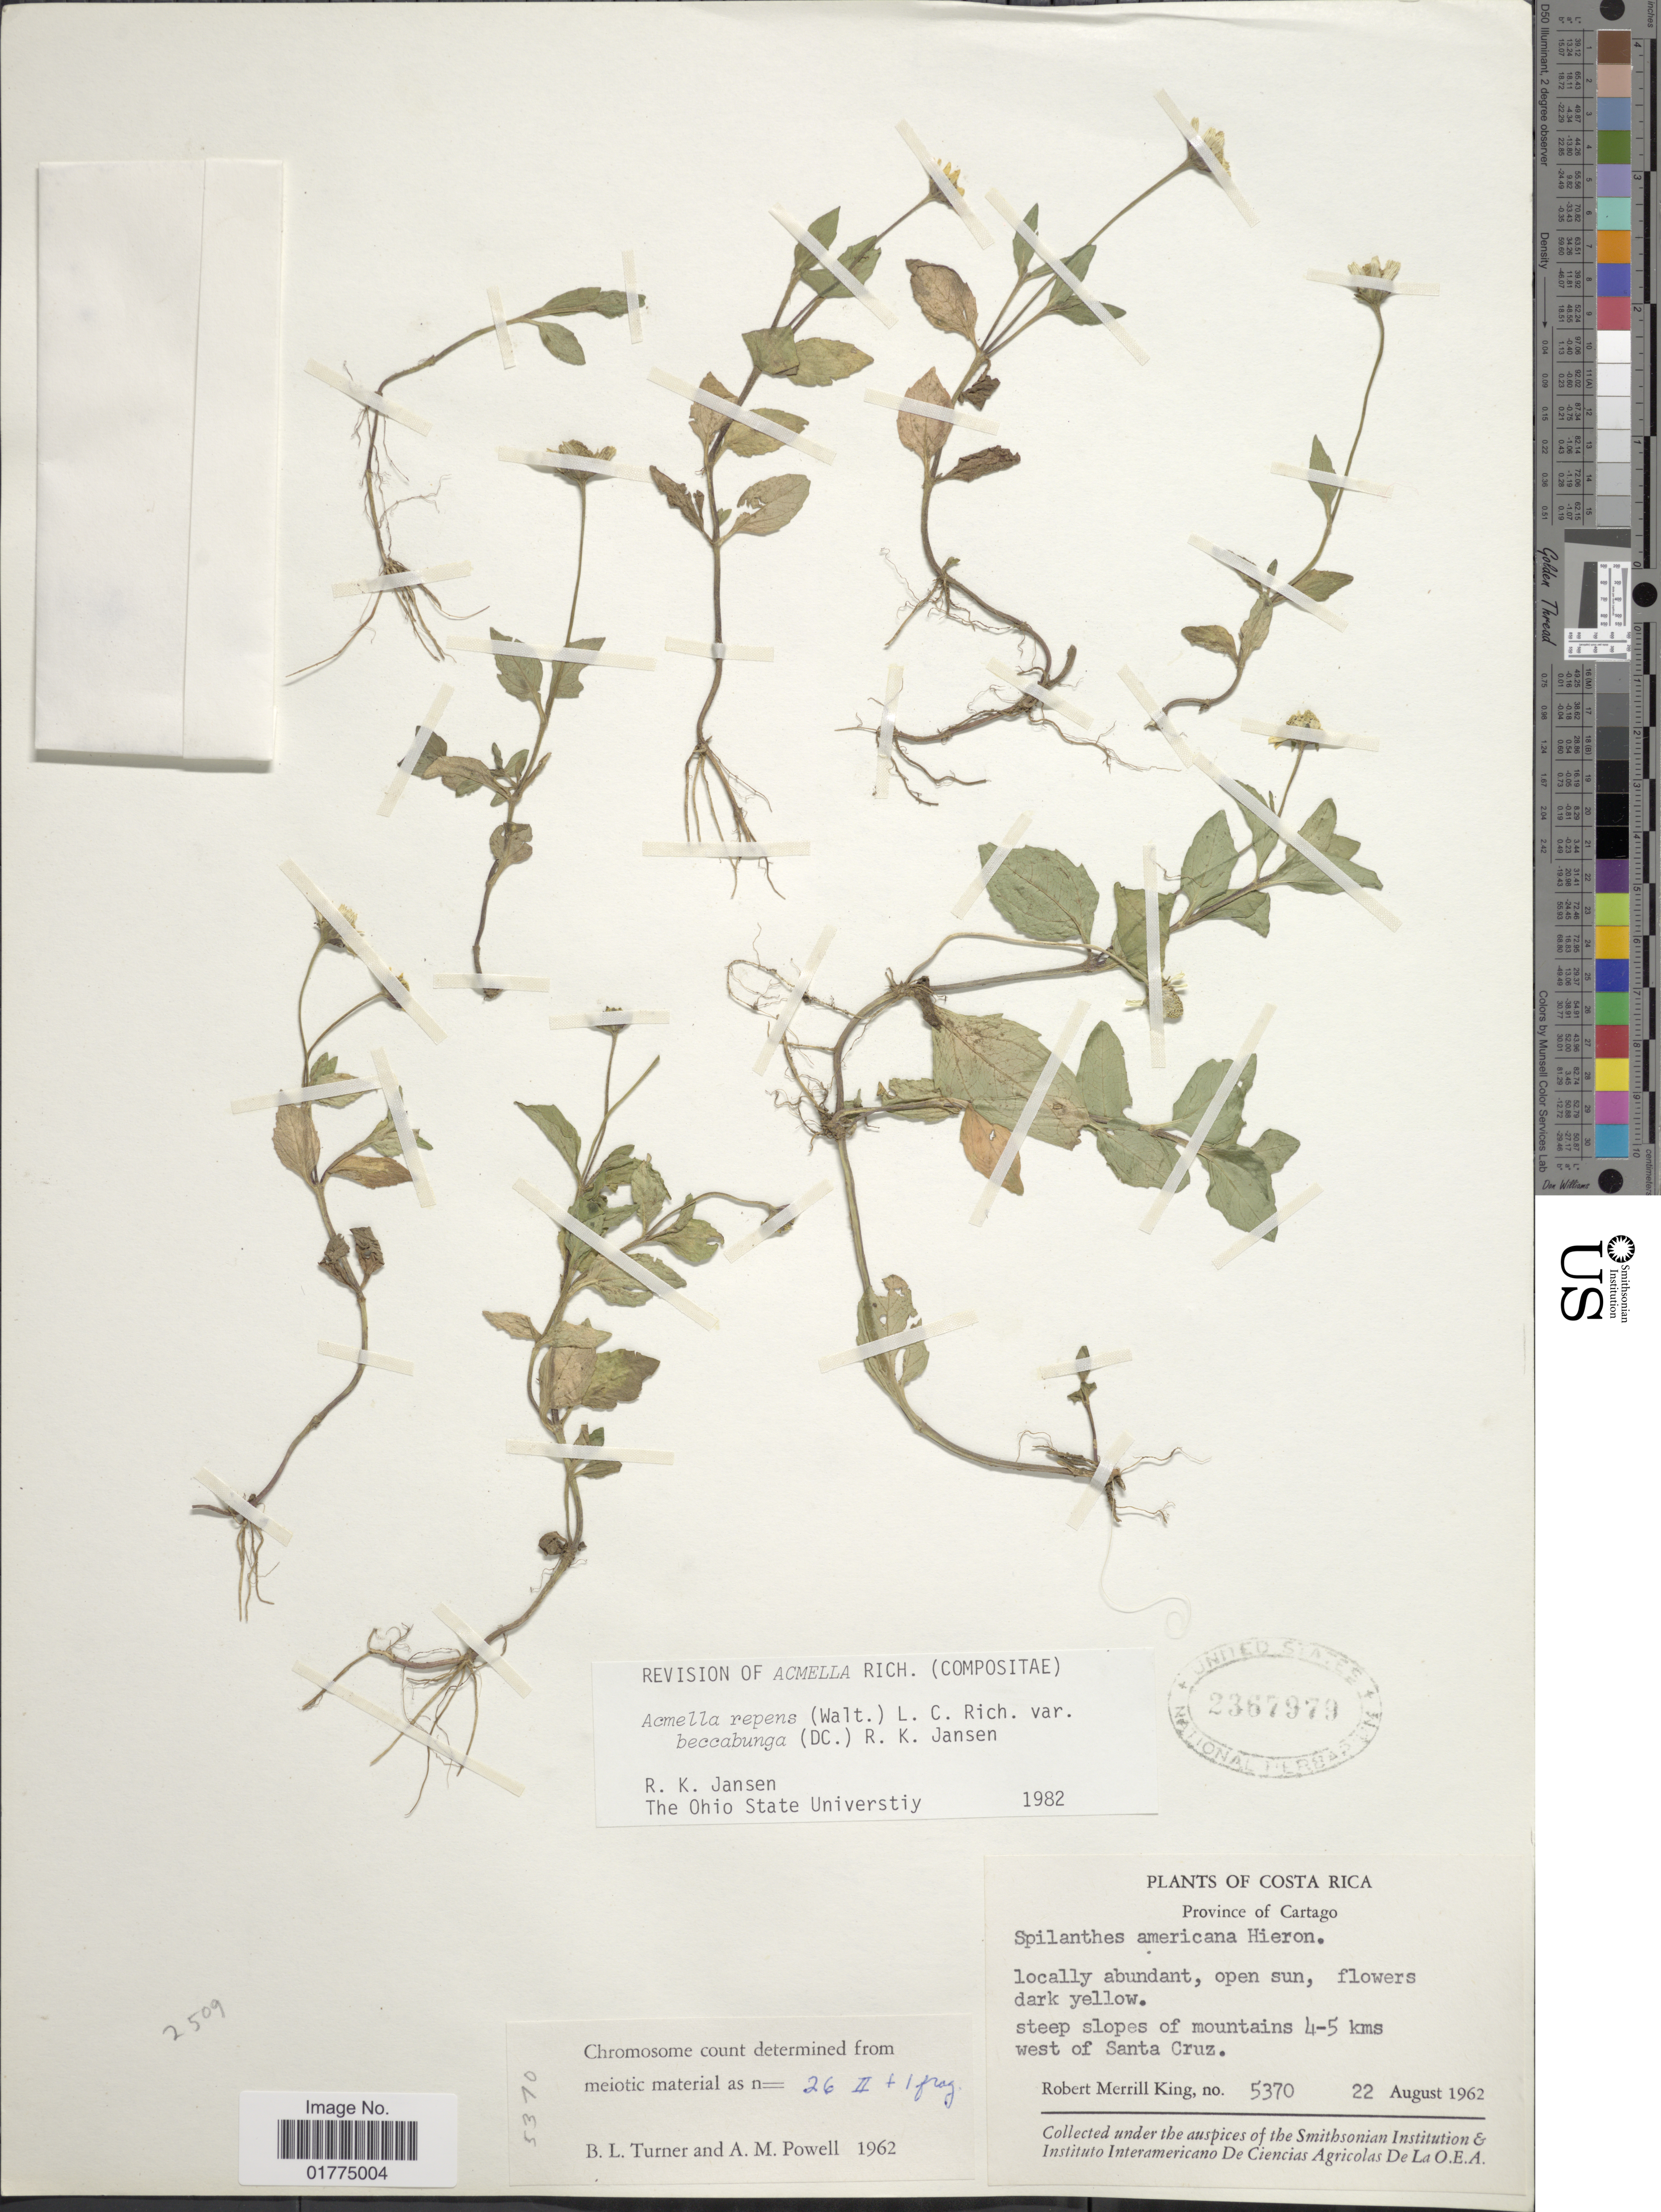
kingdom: Plantae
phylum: Tracheophyta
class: Magnoliopsida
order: Asterales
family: Asteraceae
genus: Acmella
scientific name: Acmella repens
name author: (Walter) Rich.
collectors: R. M. King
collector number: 5370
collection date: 1962-08-22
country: Costa Rica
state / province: Cartago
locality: Province of Cartago. Steep slopes of mountains 4-5 kms west of Santa Cruz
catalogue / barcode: US 2367979